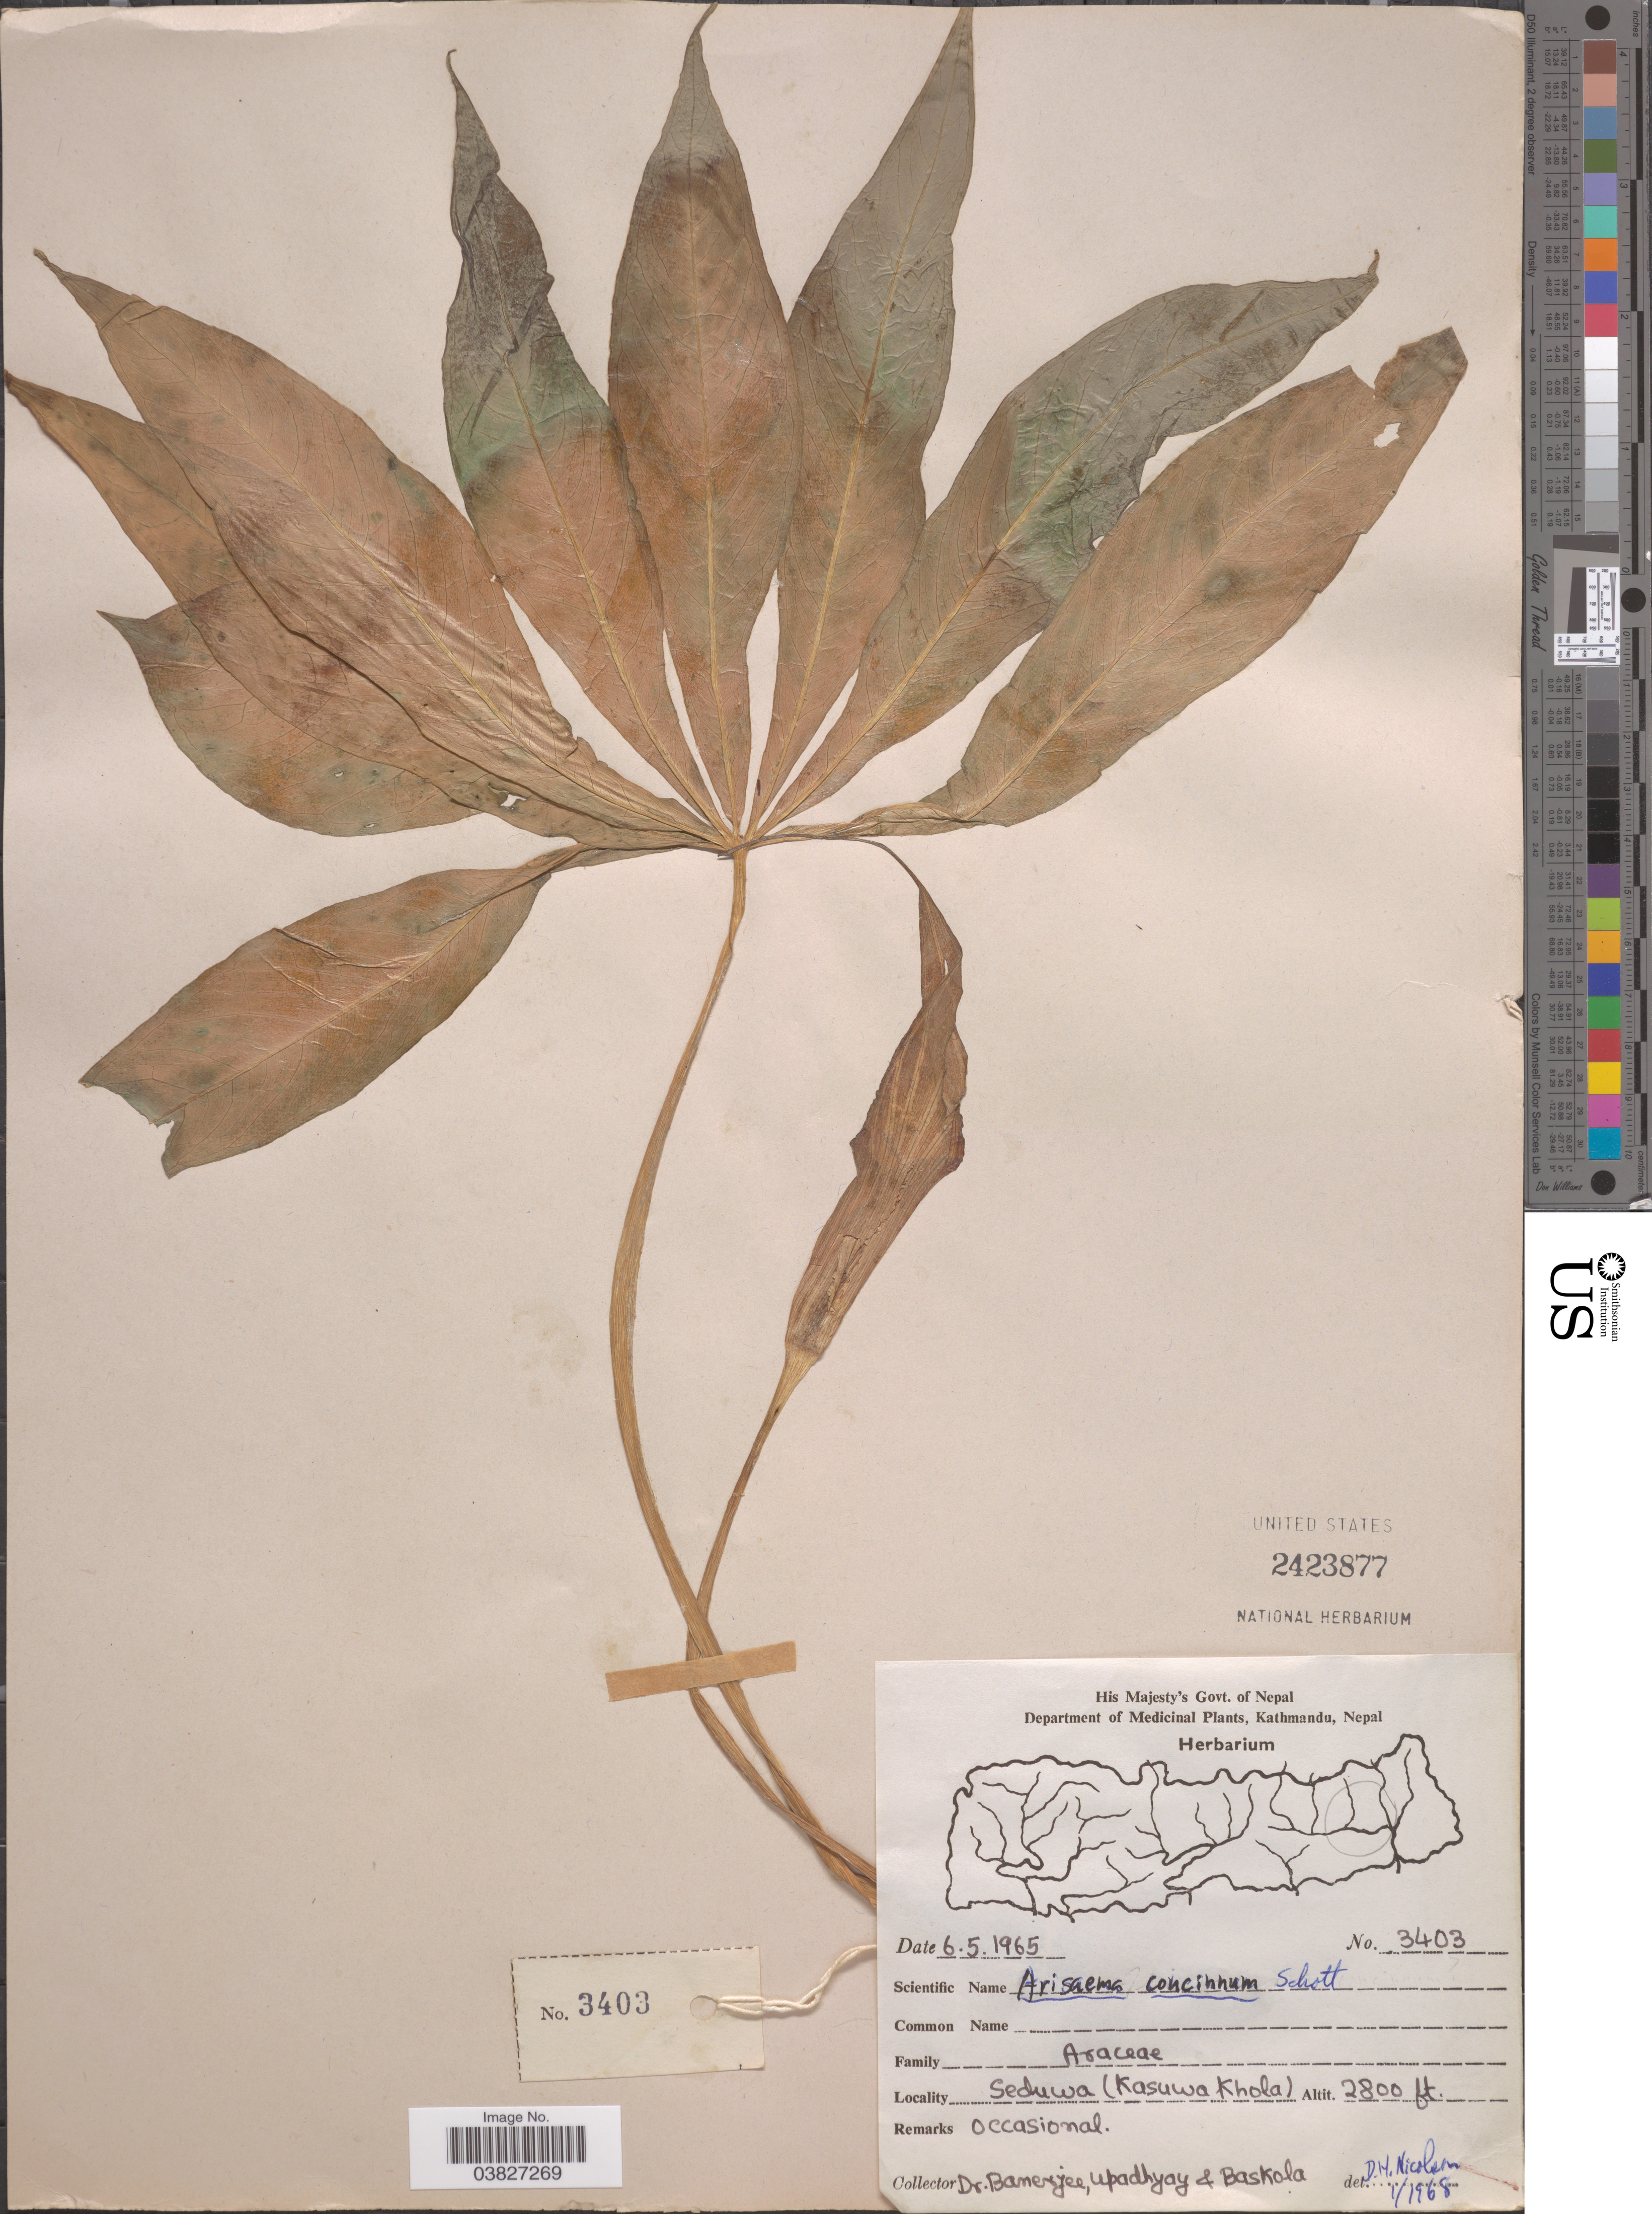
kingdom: Plantae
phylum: Tracheophyta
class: Liliopsida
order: Alismatales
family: Araceae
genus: Arisaema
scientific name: Arisaema concinnum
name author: Schott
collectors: -. Banerjee, Upadhyay, -- & Baskola, --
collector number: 3403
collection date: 1965-05-06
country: Nepal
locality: Seduwa (Kasuwa Khola).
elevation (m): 853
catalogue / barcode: US 2423877